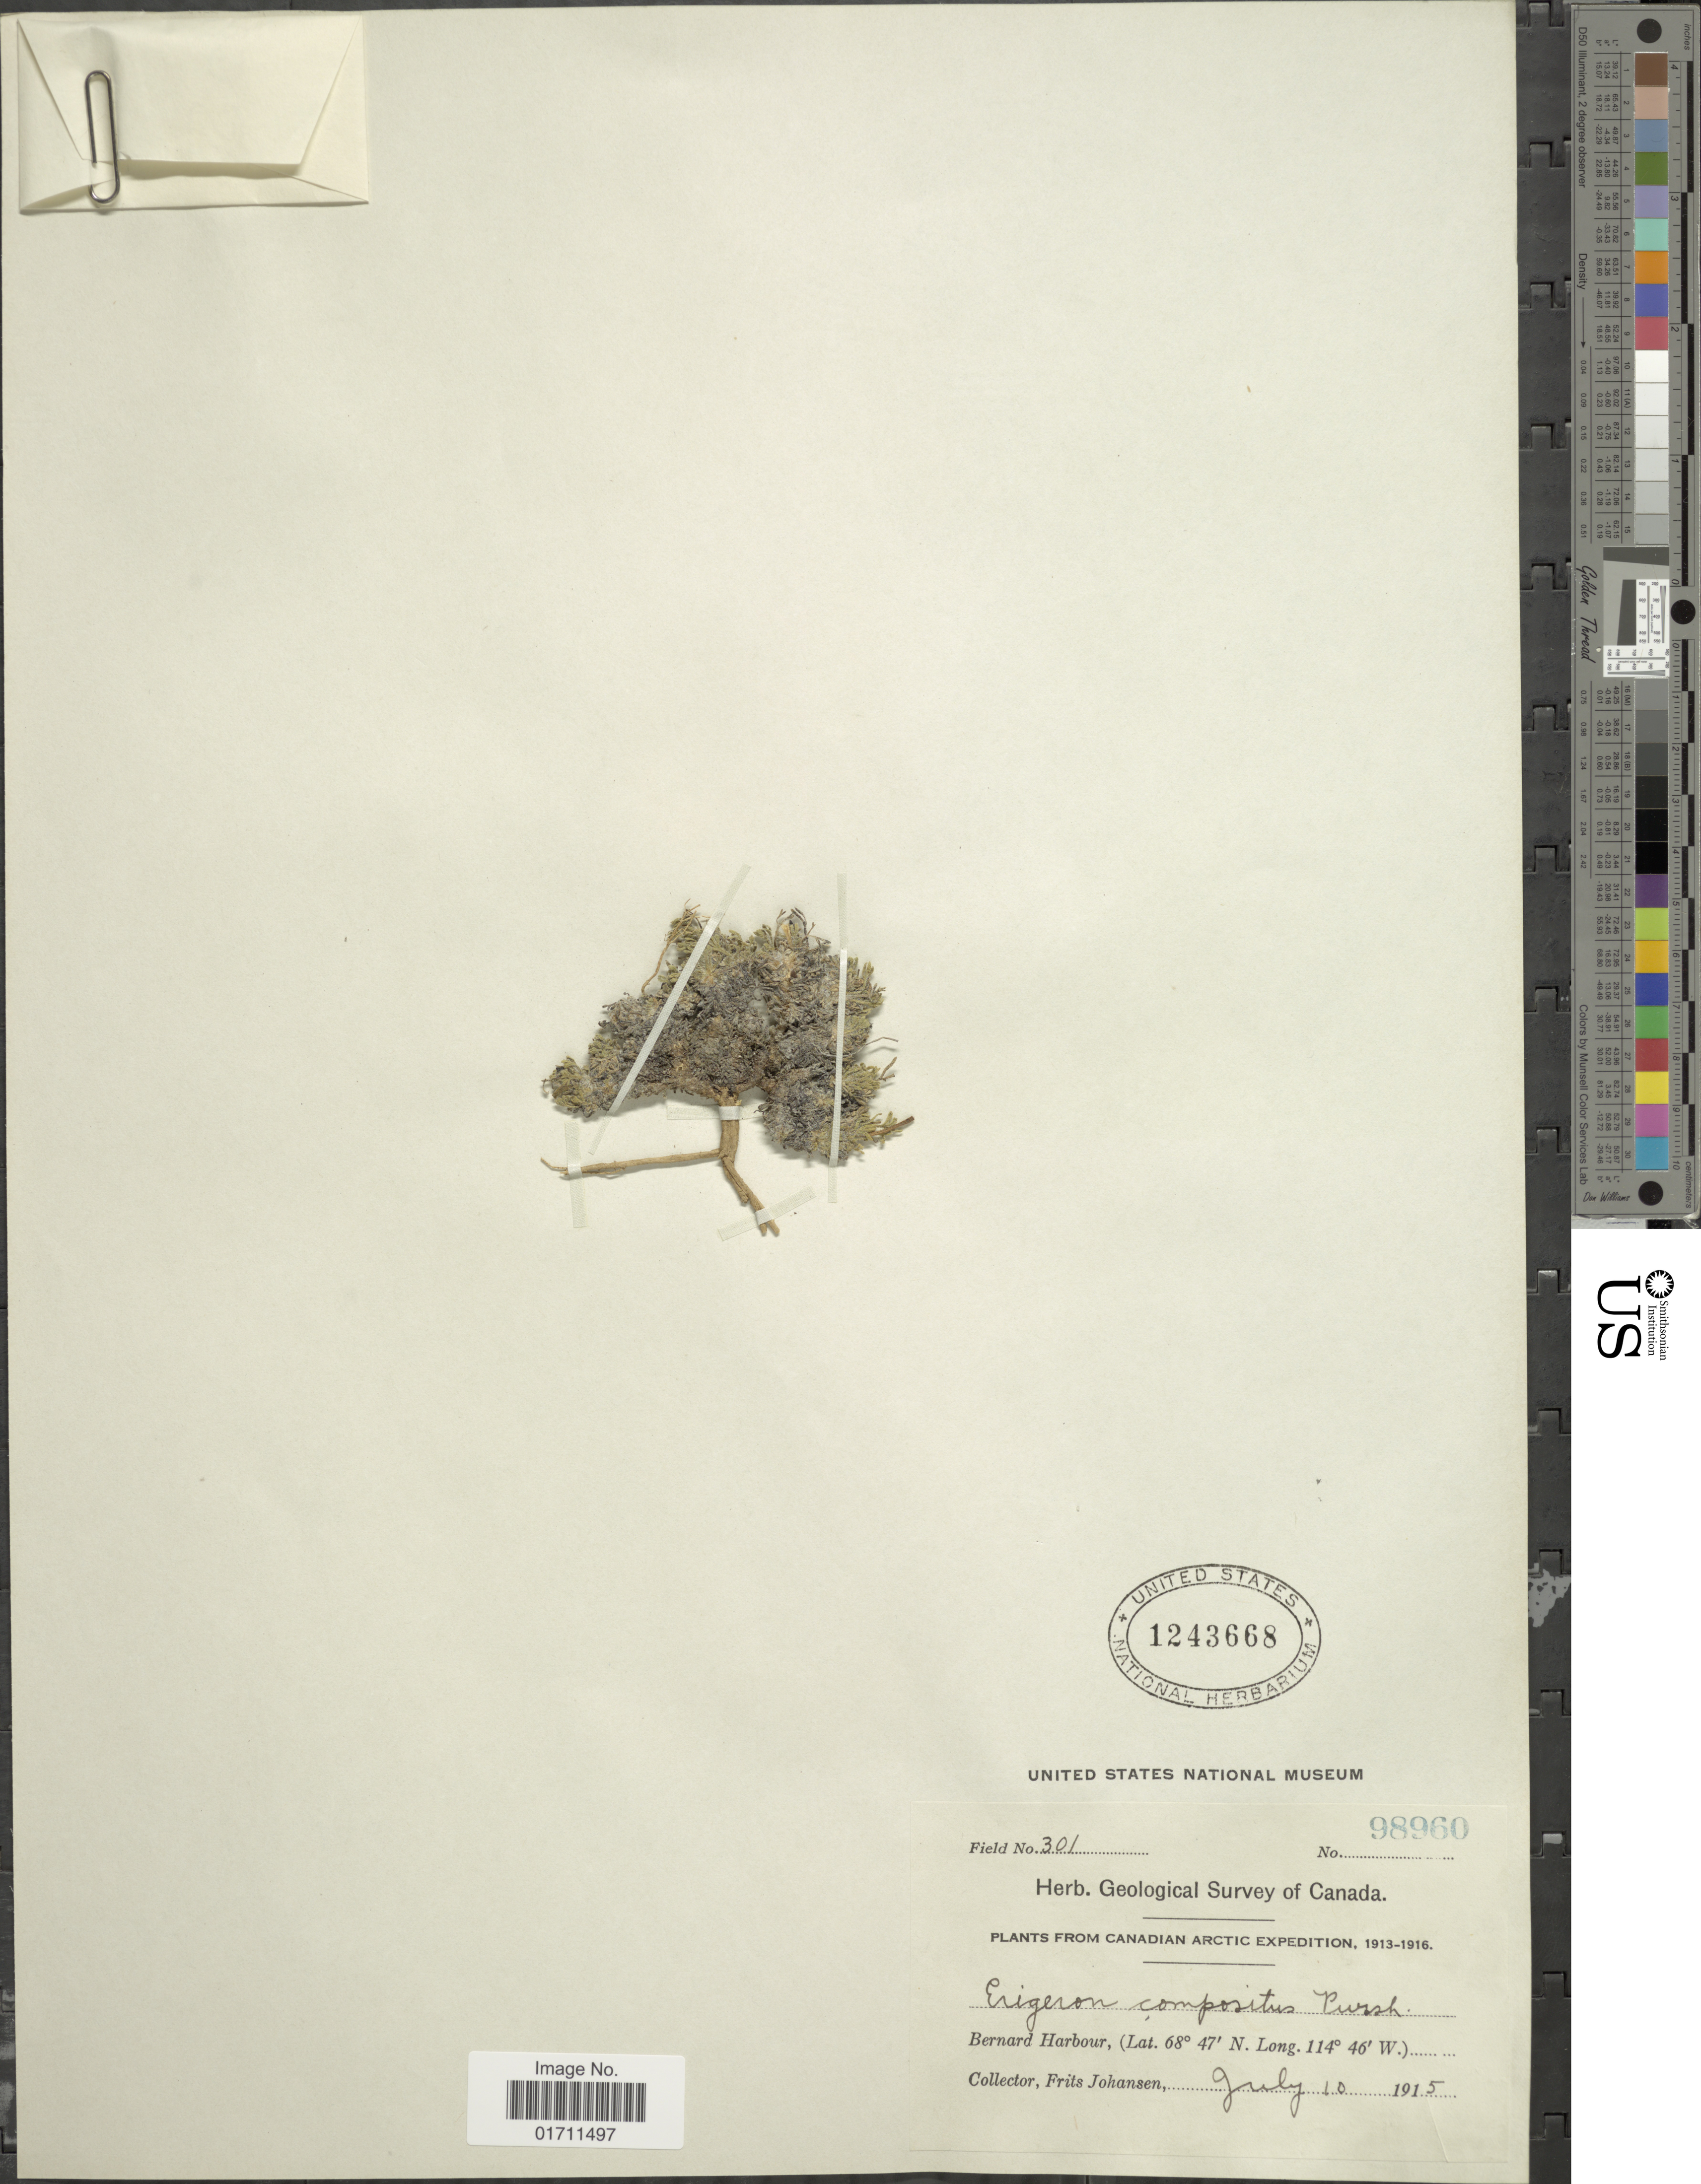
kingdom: Plantae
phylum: Tracheophyta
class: Magnoliopsida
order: Asterales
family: Asteraceae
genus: Erigeron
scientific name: Erigeron compositus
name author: Pursh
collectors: F. Johansen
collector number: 98960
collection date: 1915-07-10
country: Canada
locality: Bernard Harbour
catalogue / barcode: US 1243668